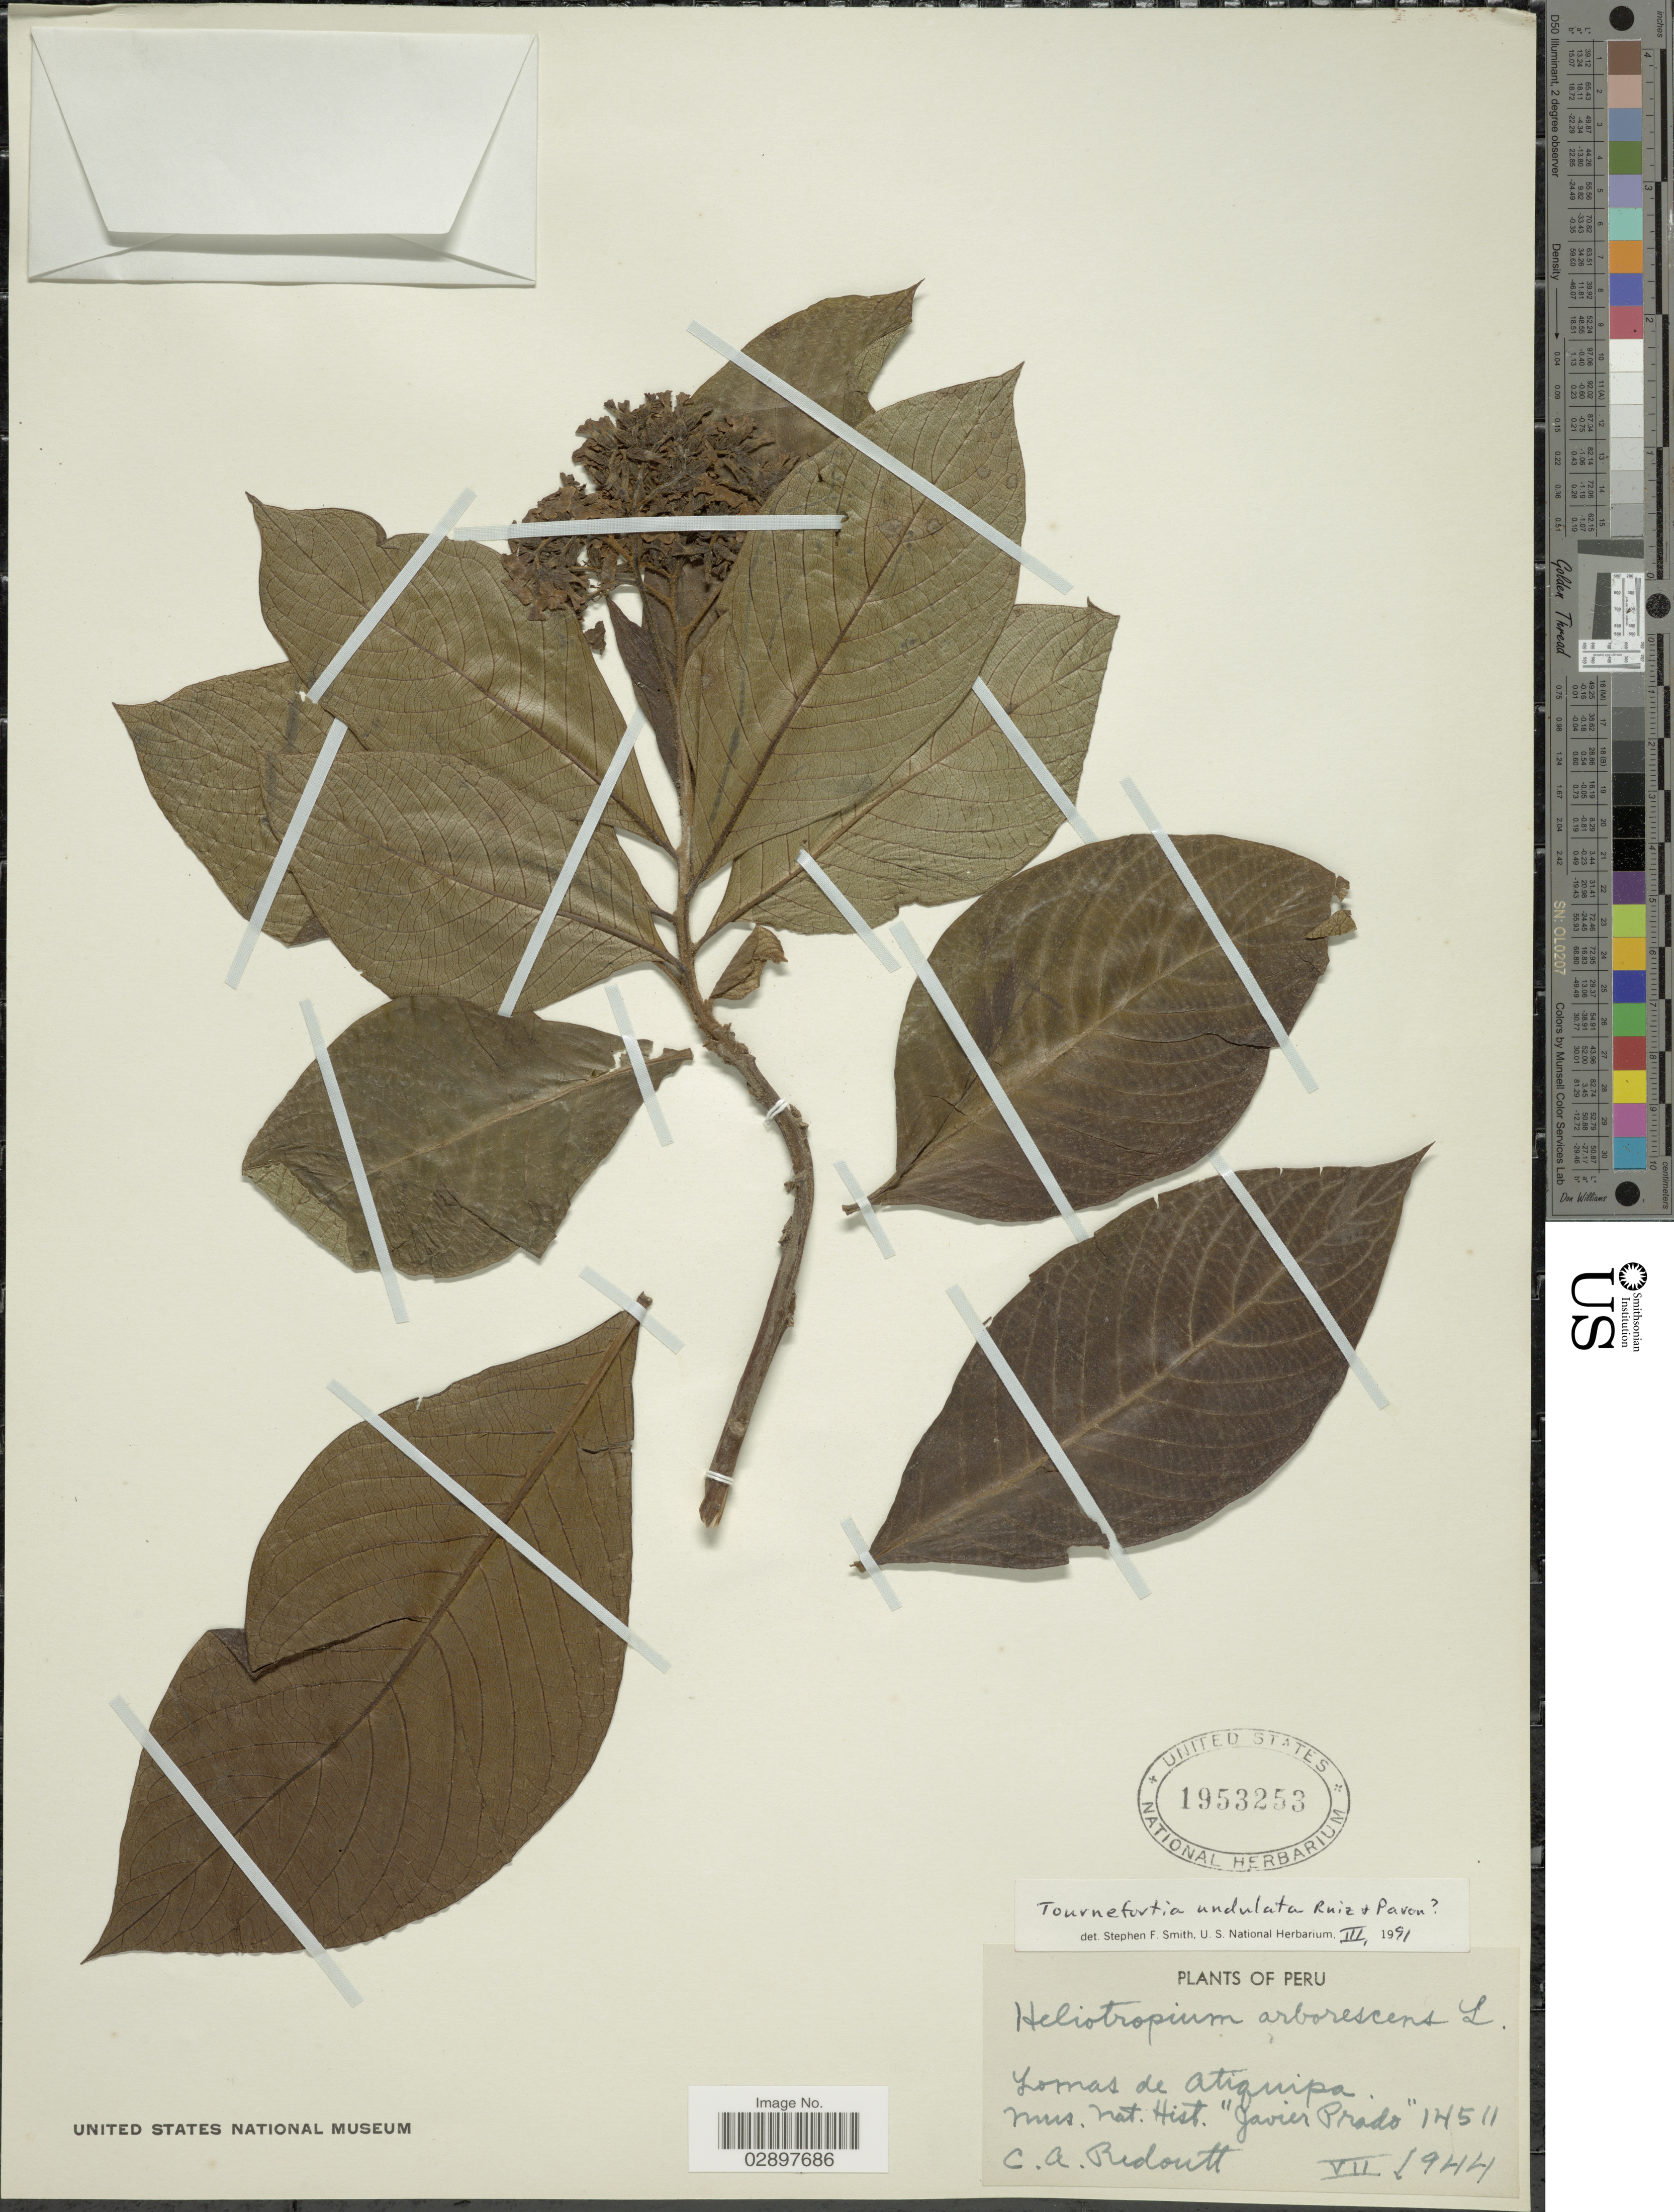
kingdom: Plantae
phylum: Tracheophyta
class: Magnoliopsida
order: Boraginales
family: Heliotropiaceae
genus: Tournefortia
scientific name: Tournefortia undulata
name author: Benth.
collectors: C. Redoutt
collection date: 1944-07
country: Peru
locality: Lomas de Atiquipa.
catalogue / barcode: US 1953253